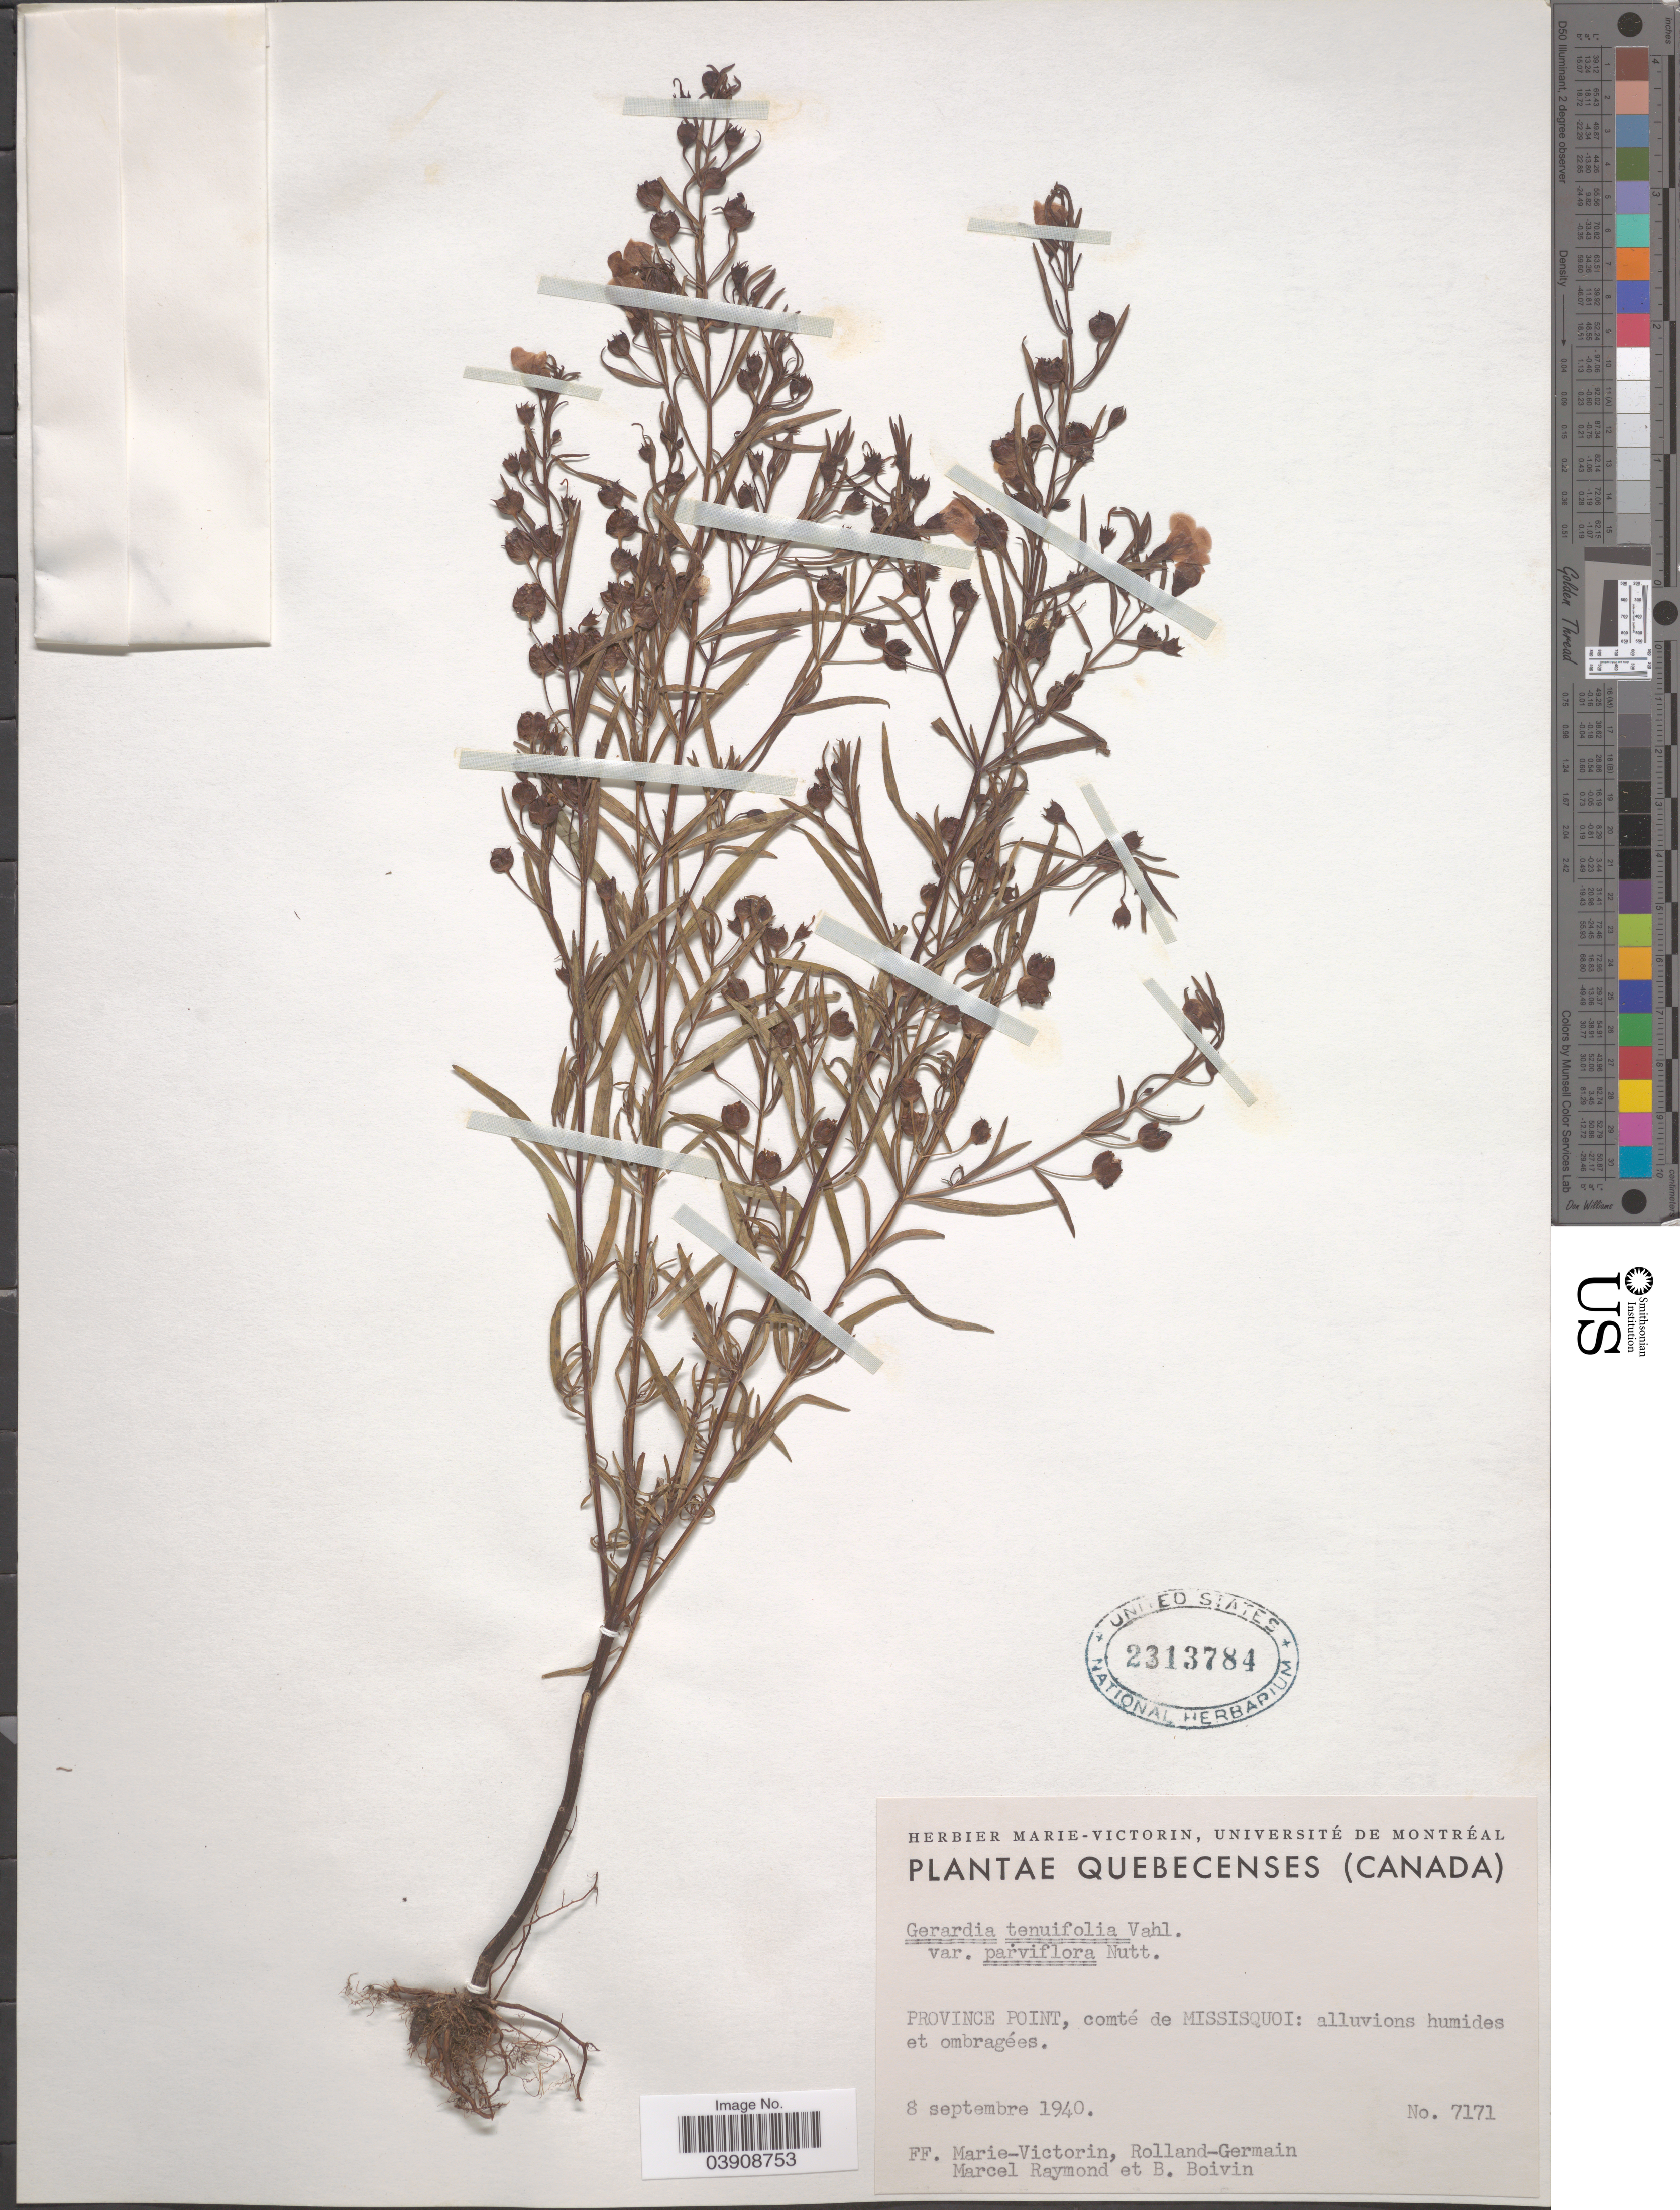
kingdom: Plantae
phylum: Tracheophyta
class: Magnoliopsida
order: Lamiales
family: Orobanchaceae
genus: Agalinis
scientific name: Agalinis tenuifolia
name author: (Vahl) Raf.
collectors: F. Marie-Victorin, Rolland-Germain, M. Raymond & J. R. B. Boivin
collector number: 7171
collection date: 1940-09-08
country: Canada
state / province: Quebec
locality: Province Point, comté de Missisquoi: alluvions humides et ombragées.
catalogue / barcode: US 2313784